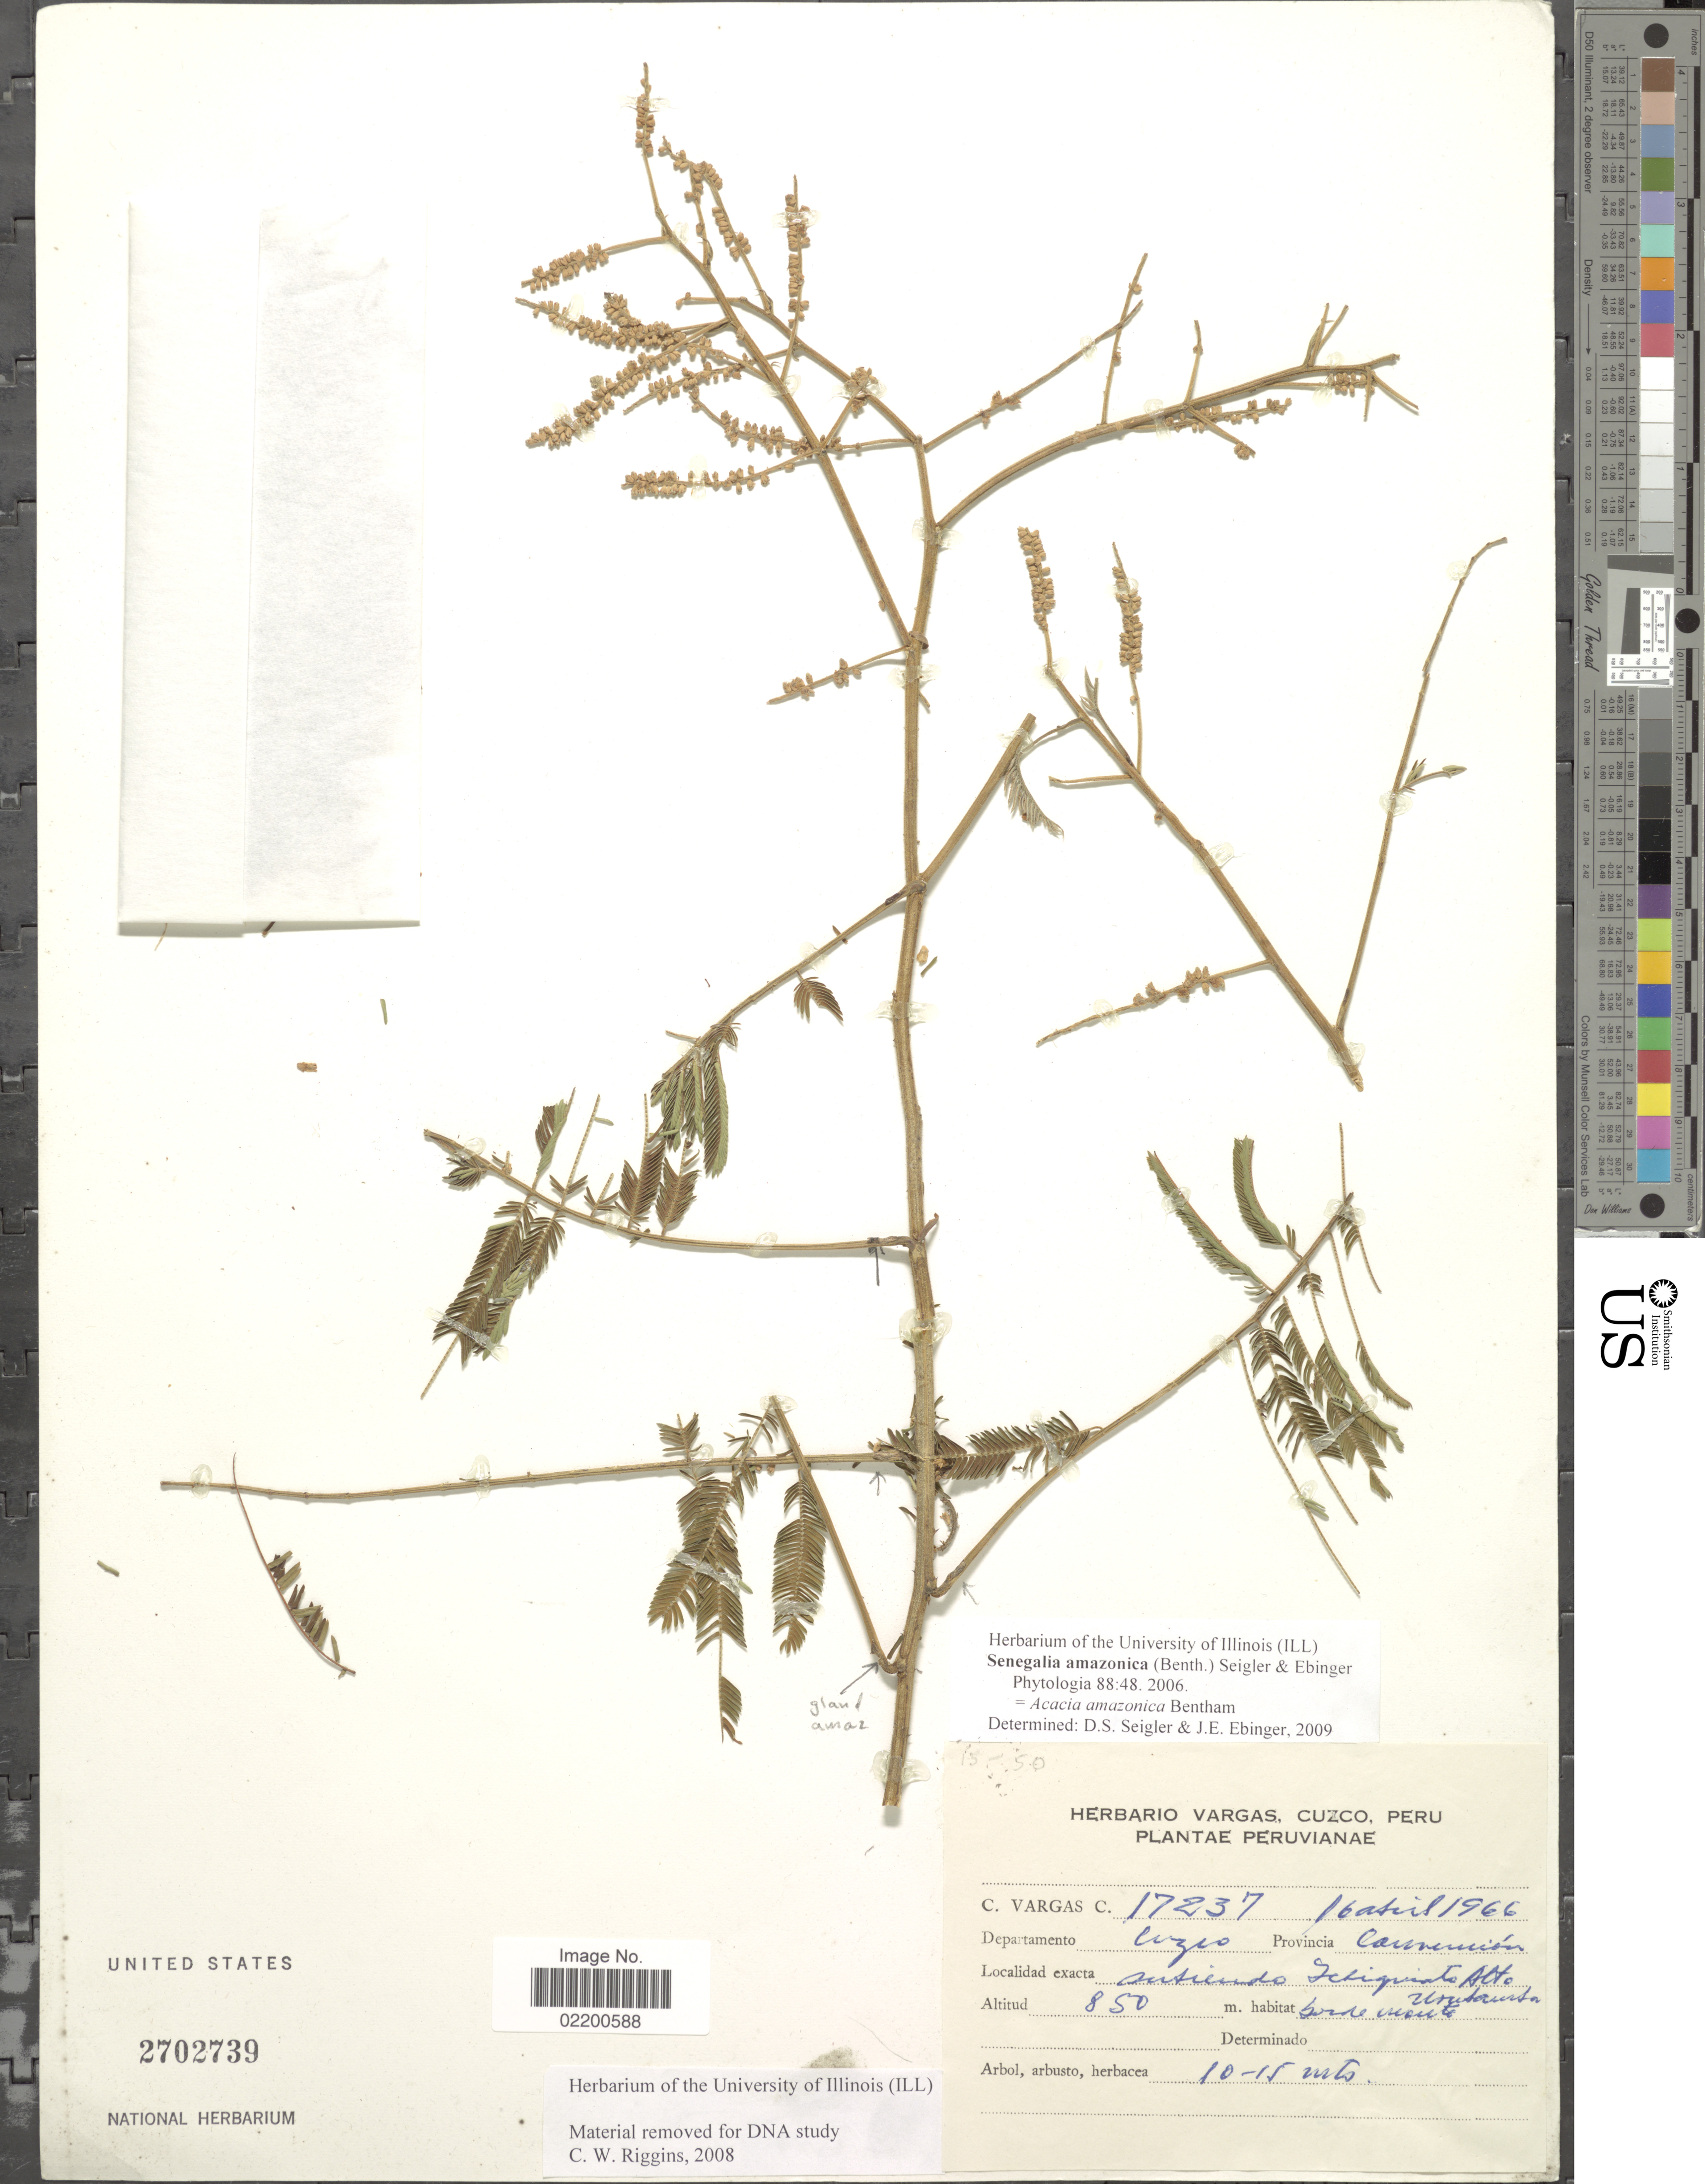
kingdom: Plantae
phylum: Tracheophyta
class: Magnoliopsida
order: Fabales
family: Fabaceae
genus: Senegalia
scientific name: Senegalia amazonica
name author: Seigler & Ebinger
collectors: C. Vargas Calderón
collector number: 17237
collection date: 1966-04-16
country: Peru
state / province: Cusco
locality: Subiendo Ichiquinto Alto Urumbamba, Provincia Convención, Departamento Cuzco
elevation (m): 850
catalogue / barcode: US 2702739